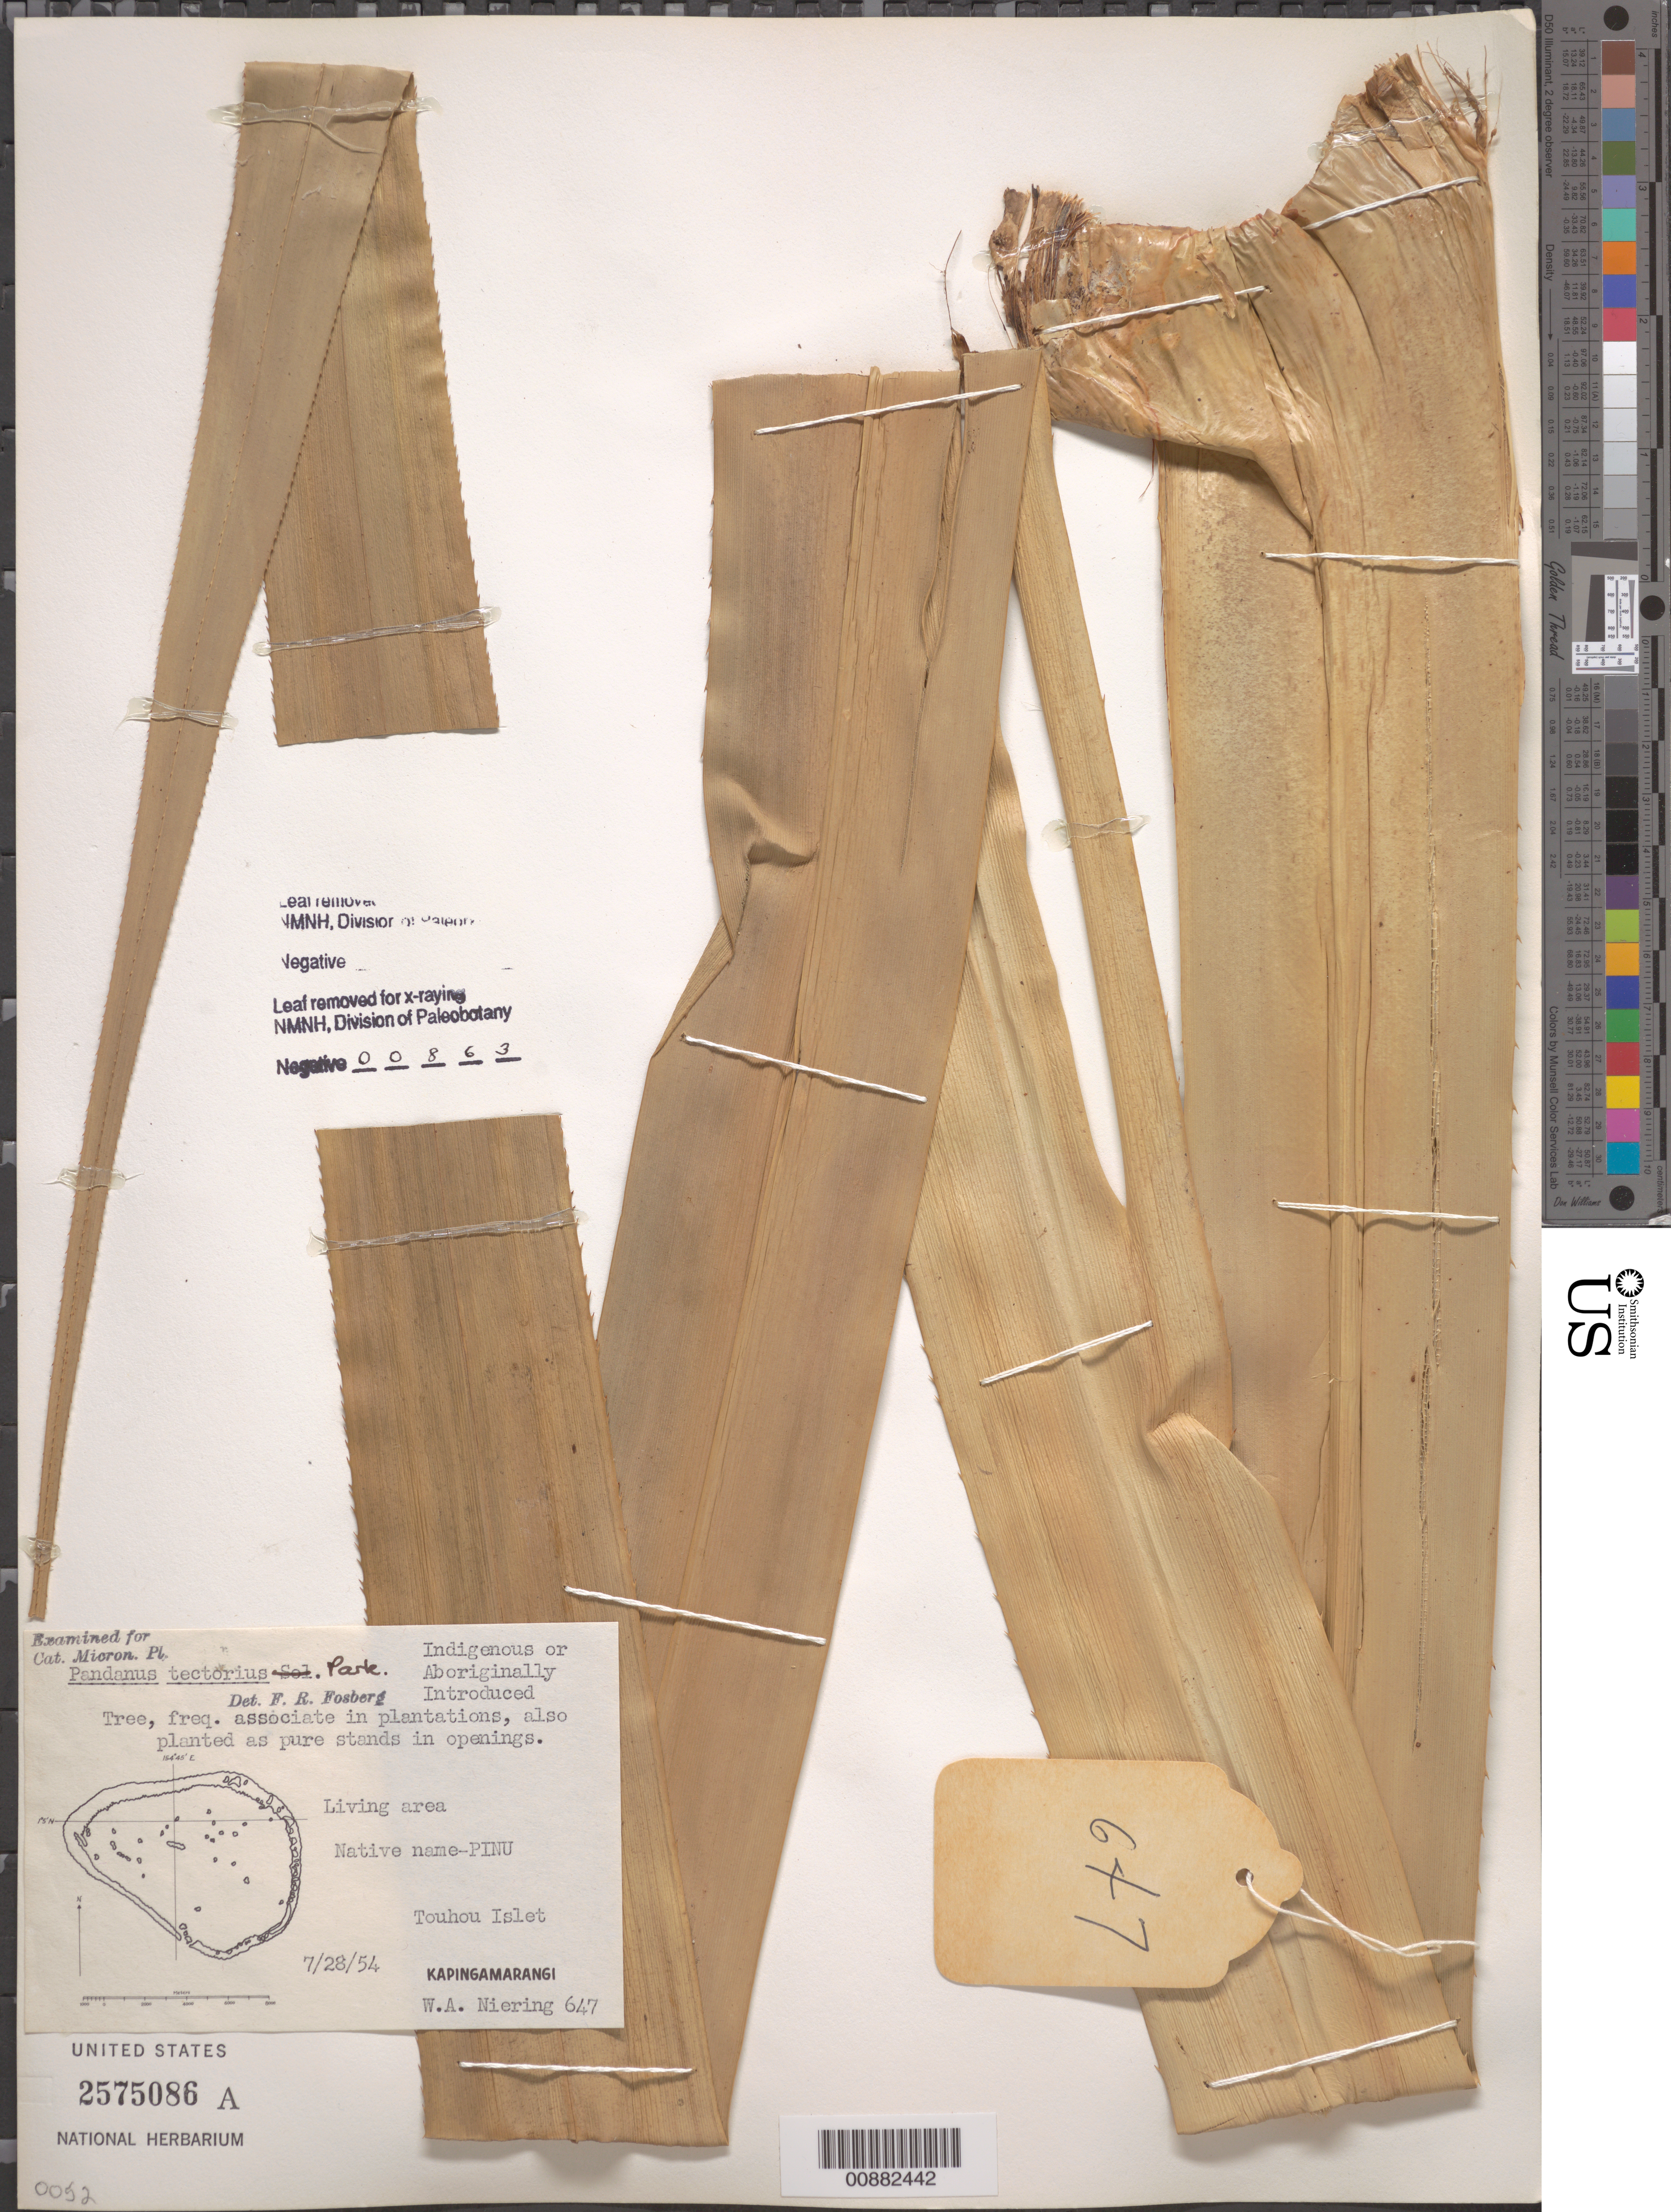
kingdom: Plantae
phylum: Tracheophyta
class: Liliopsida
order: Pandanales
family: Pandanaceae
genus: Pandanus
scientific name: Pandanus tectorius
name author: Parkinson ex DuRoi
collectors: W. Niering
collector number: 647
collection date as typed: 28 Jul 1954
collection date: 1954-07-28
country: Micronesia, Federated States of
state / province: Pohnpei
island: Kapingamarangi Atoll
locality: Living area.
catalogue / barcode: US 2575086